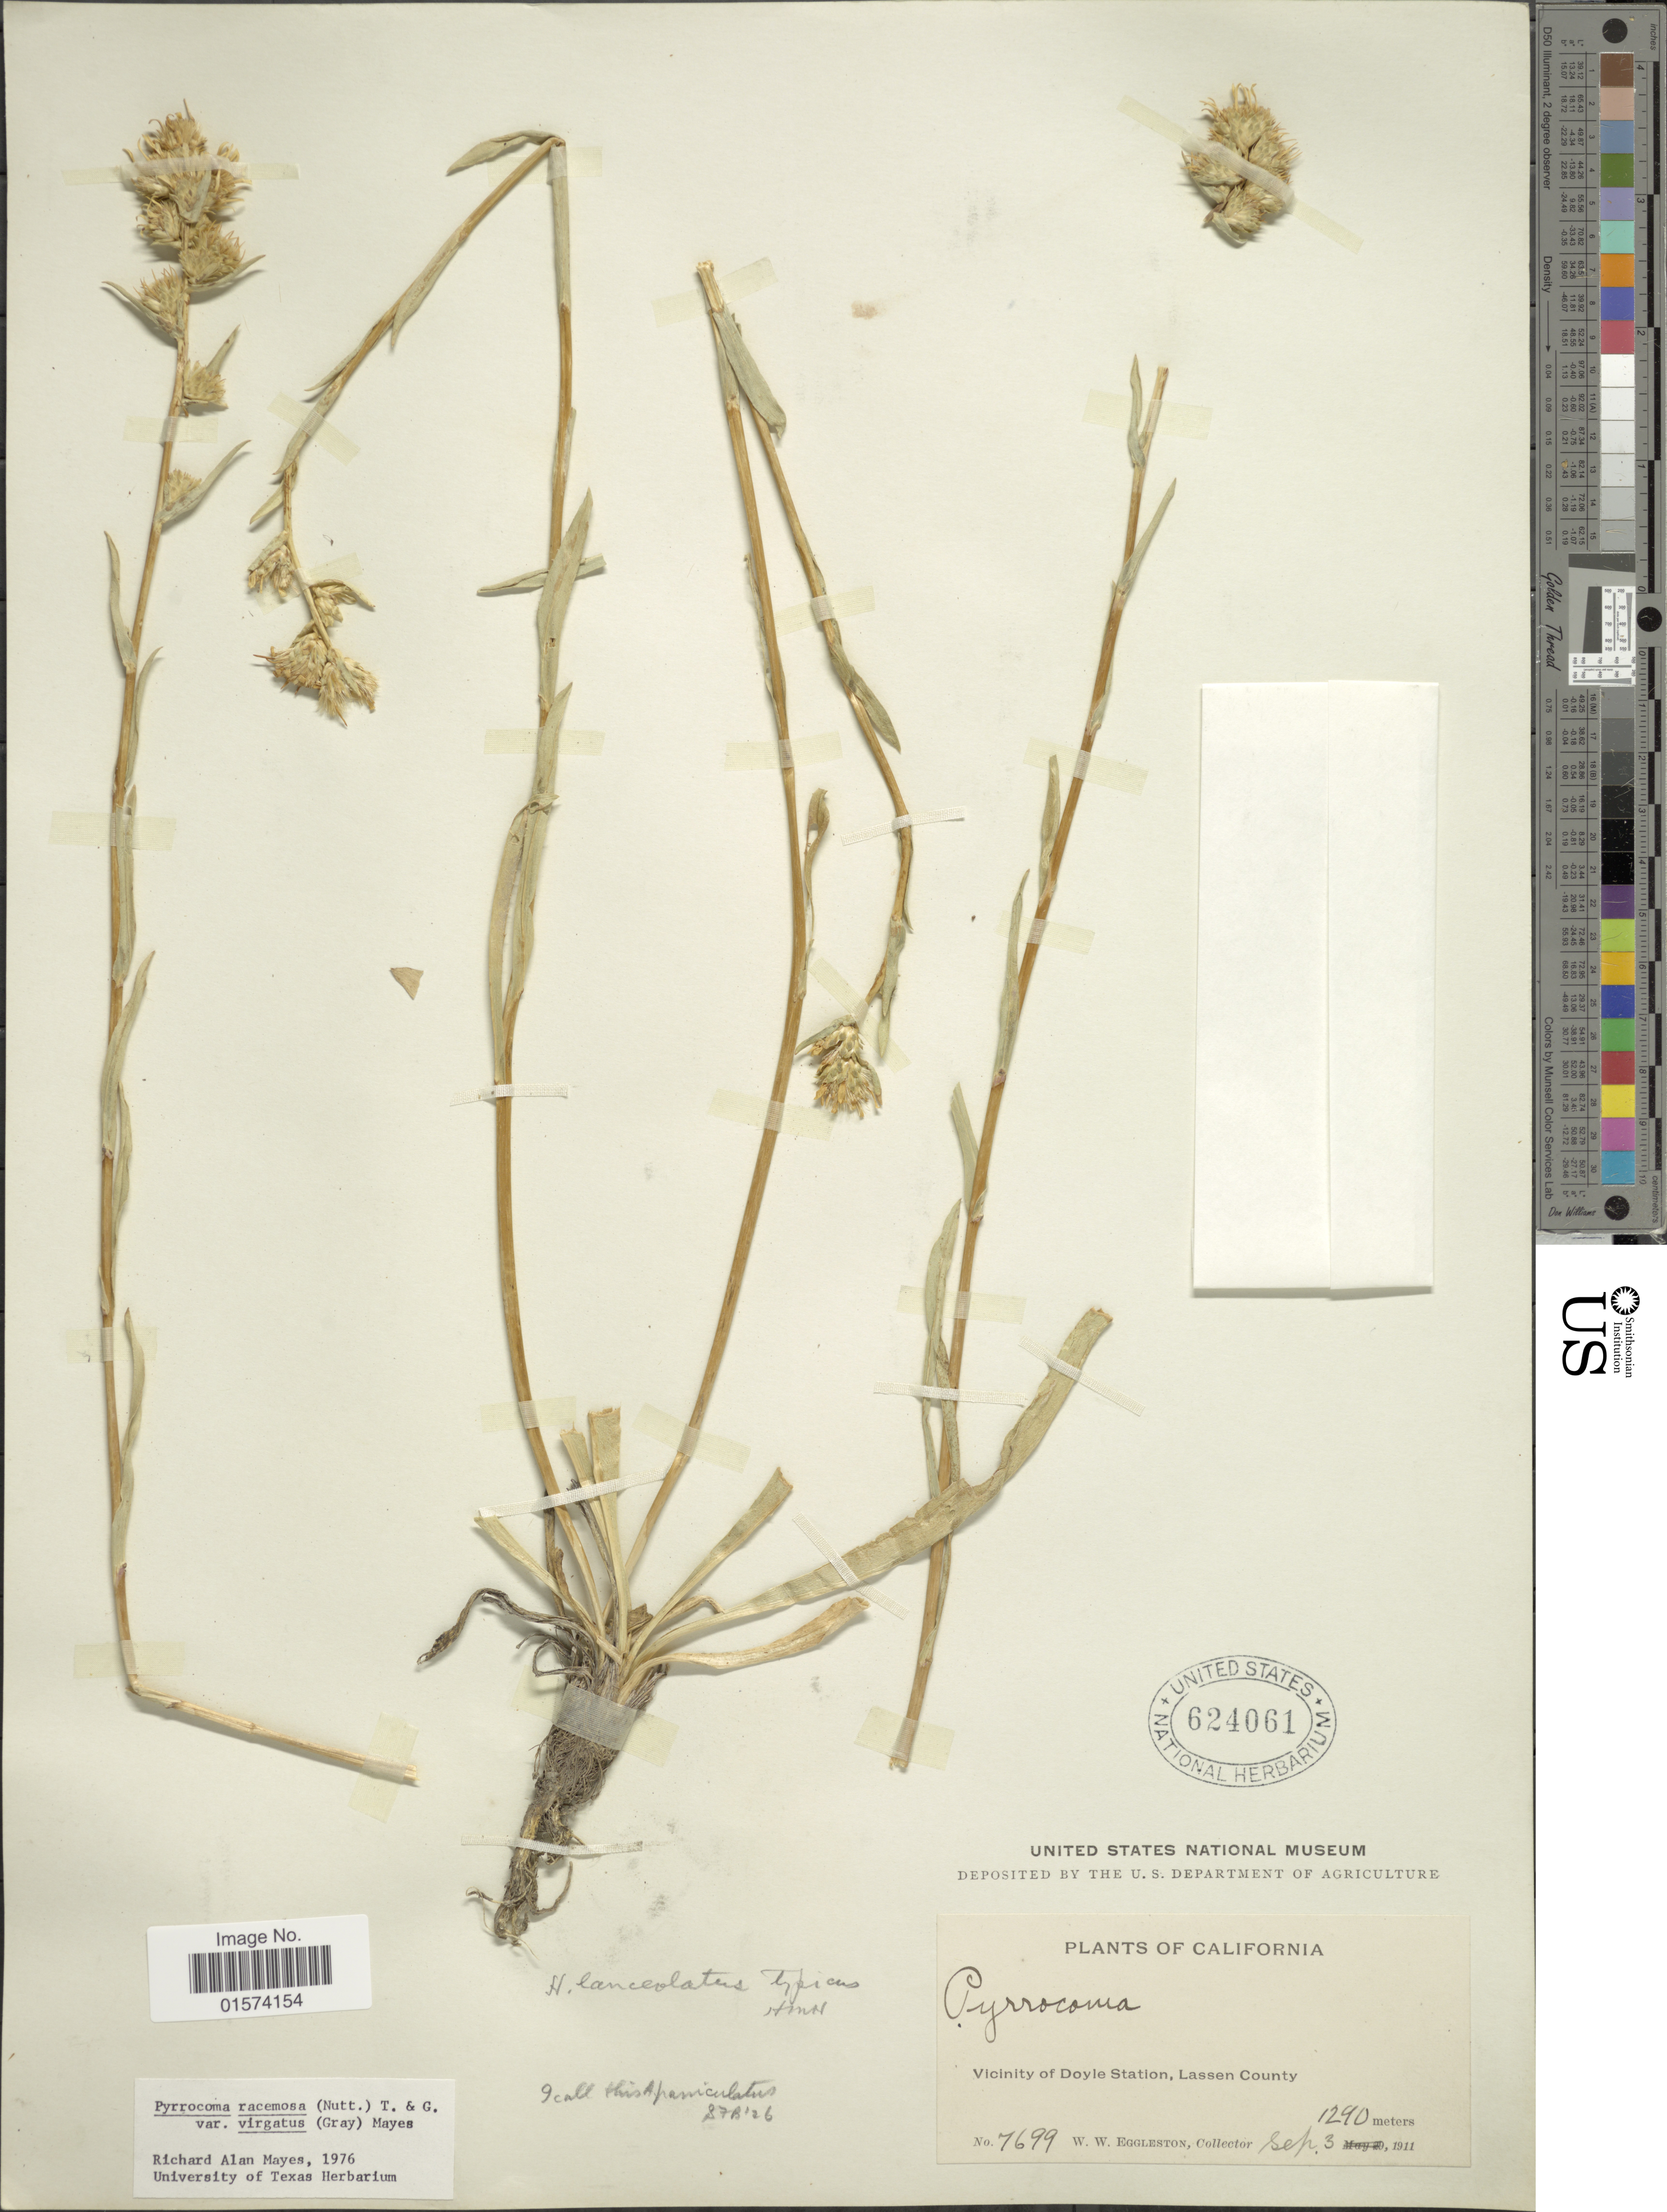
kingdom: Plantae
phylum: Tracheophyta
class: Magnoliopsida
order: Asterales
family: Asteraceae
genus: Pyrrocoma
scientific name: Pyrrocoma racemosa var. virgata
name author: Mayes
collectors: W. W. Eggleston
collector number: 7699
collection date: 1911-09-03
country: United States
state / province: California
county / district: Lassen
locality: Vicinity of Doylee Station, Lassen County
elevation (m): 1290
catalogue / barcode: US 624061